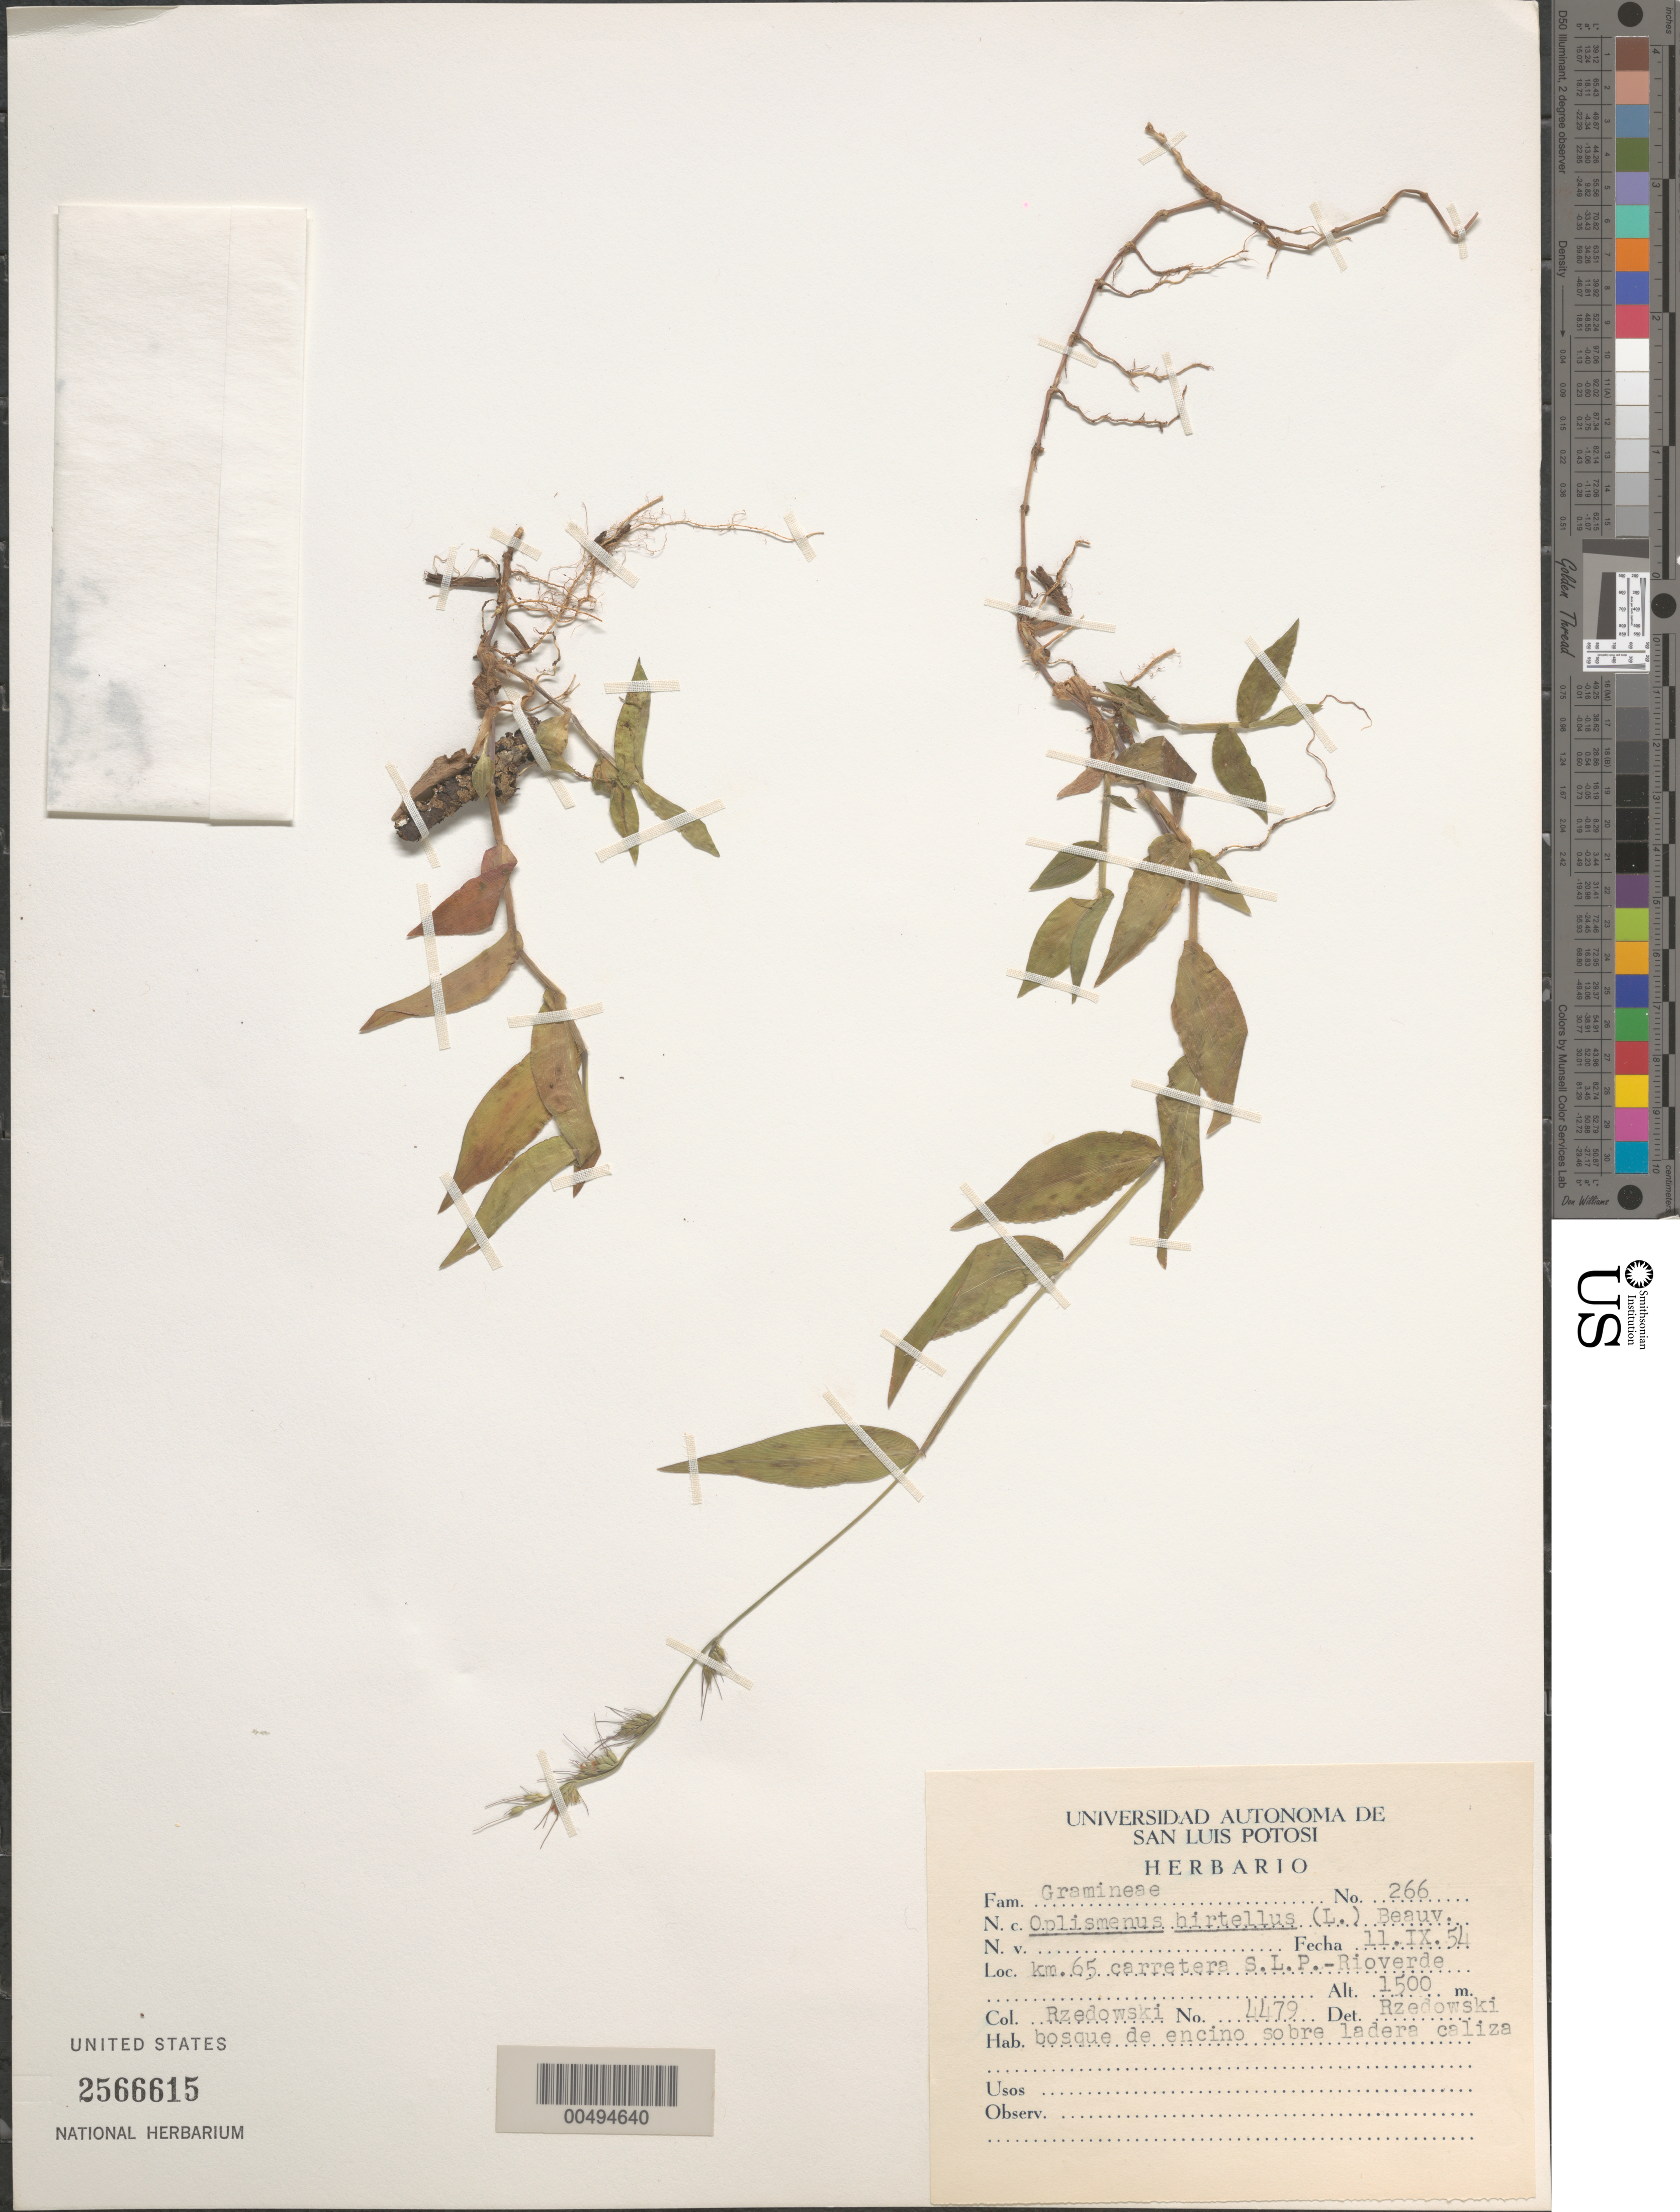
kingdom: Plantae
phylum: Tracheophyta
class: Liliopsida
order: Poales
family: Poaceae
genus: Oplismenus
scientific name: Oplismenus hirtellus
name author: (L.) P. Beauv.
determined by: Rzedowski, J.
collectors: J. Rzedowski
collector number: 4479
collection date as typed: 11 Sep 1954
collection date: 1954-09-11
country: Mexico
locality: Km 65 carretera S.L.P. - Rioverde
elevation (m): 1500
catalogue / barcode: US 2566615